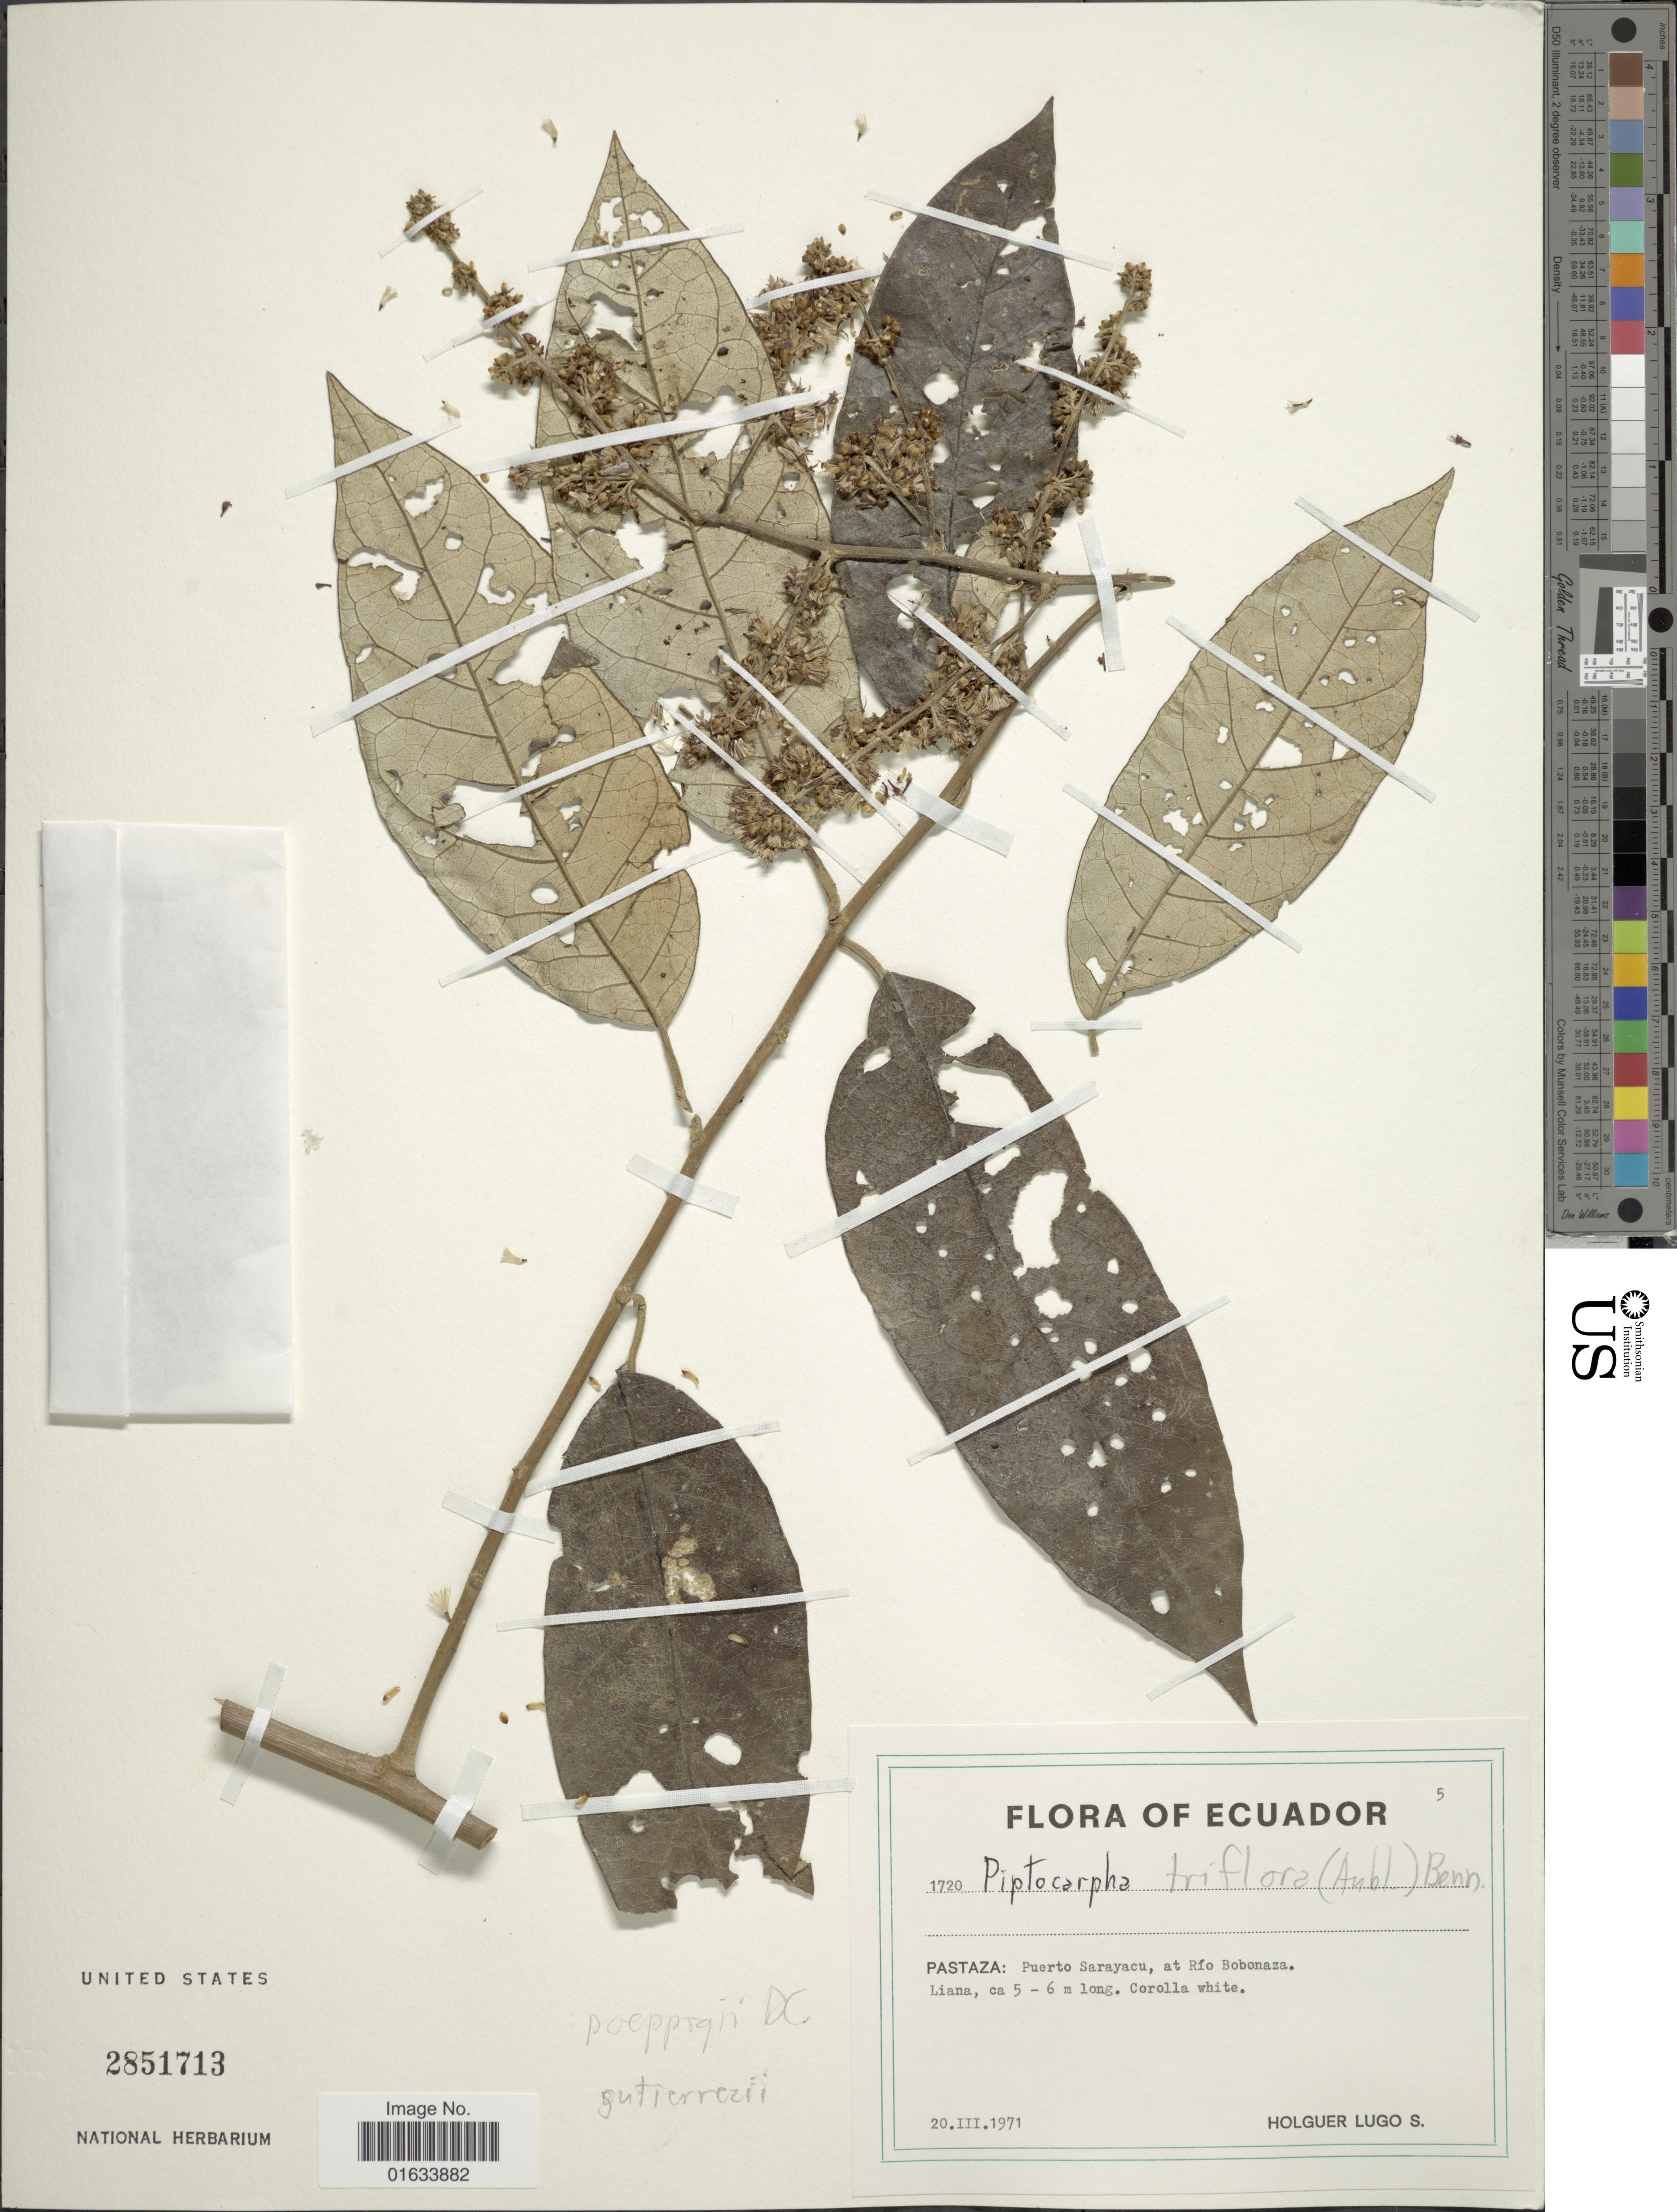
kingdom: Plantae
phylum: Tracheophyta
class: Magnoliopsida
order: Asterales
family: Asteraceae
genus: Piptocarpha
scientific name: Piptocarpha gutierrezii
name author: Cuatrec.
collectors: H. Lugo S.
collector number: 1720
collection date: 1971-03-20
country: Ecuador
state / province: Pastaza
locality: Pastaza: Puerto Sarayacu, at Río Bobonaza.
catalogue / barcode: US 2851713